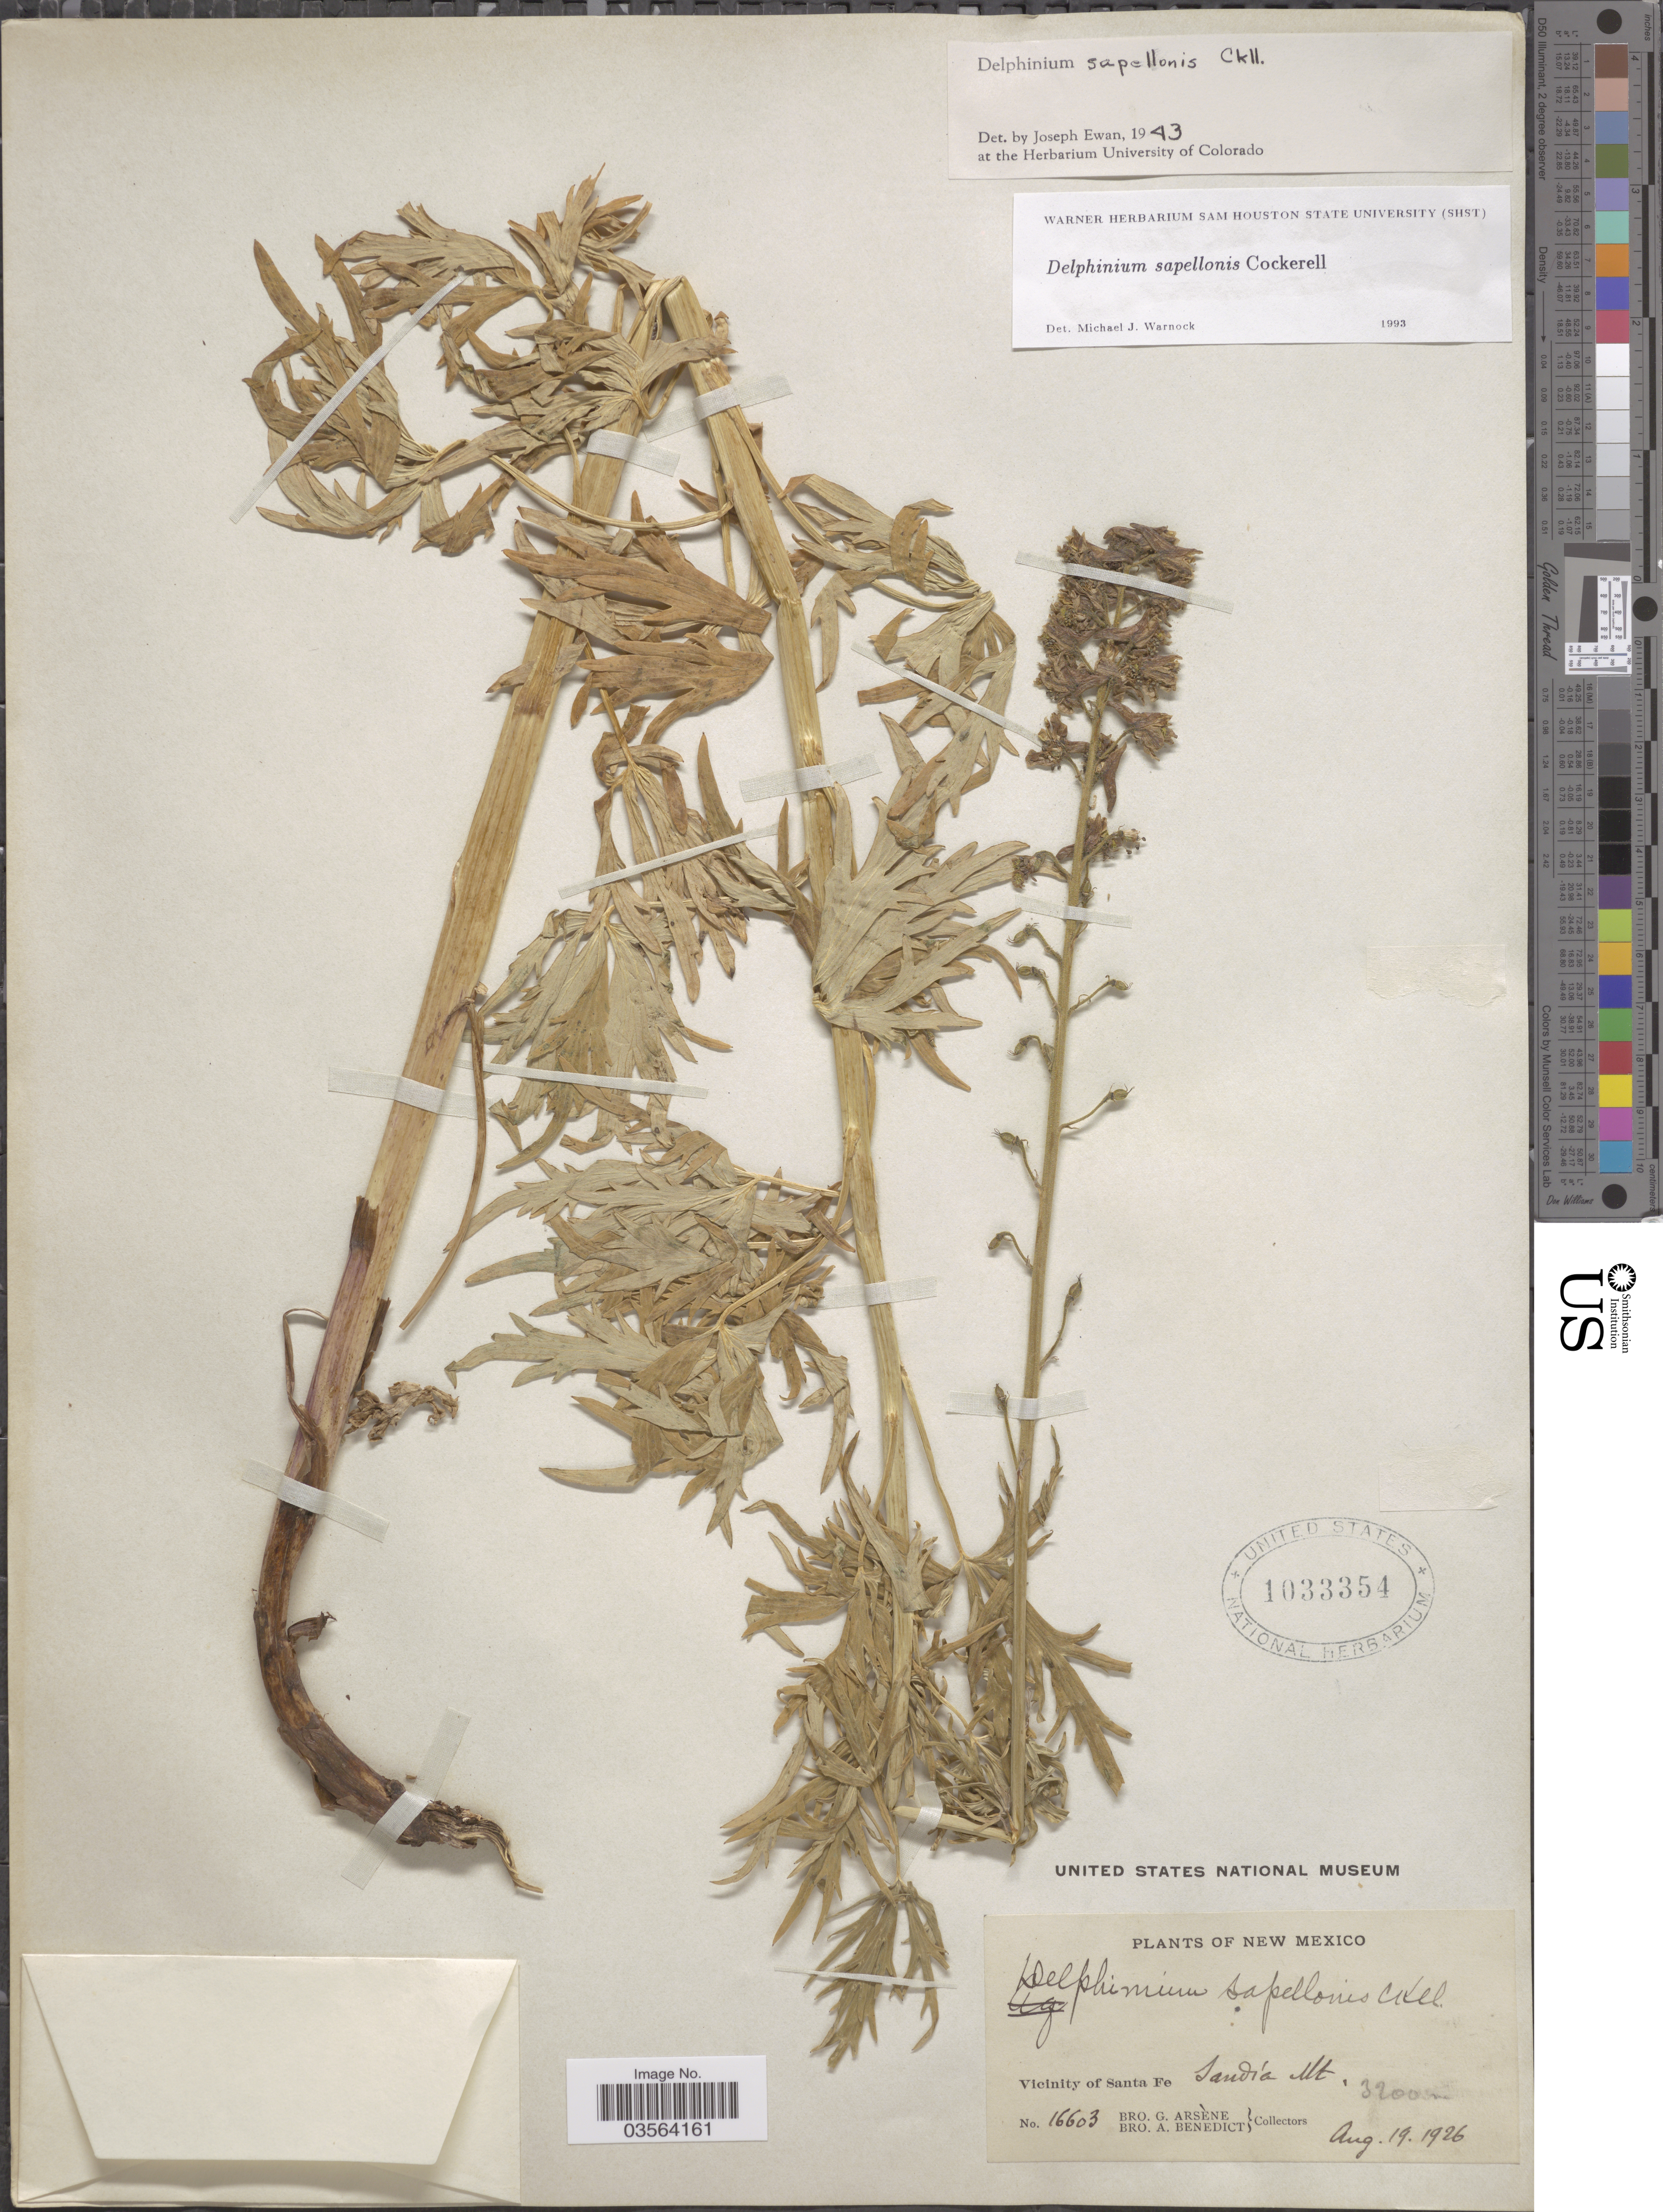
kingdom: Plantae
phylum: Tracheophyta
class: Magnoliopsida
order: Ranunculales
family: Ranunculaceae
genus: Delphinium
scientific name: Delphinium sapellonis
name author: Cockerell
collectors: Bro. G. Arsène & Bro. A. Benedict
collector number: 16603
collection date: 1926-08-19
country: United States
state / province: New Mexico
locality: Vicinity of Santa Fe. Sandia Mt.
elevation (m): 3200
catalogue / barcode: US 1033354